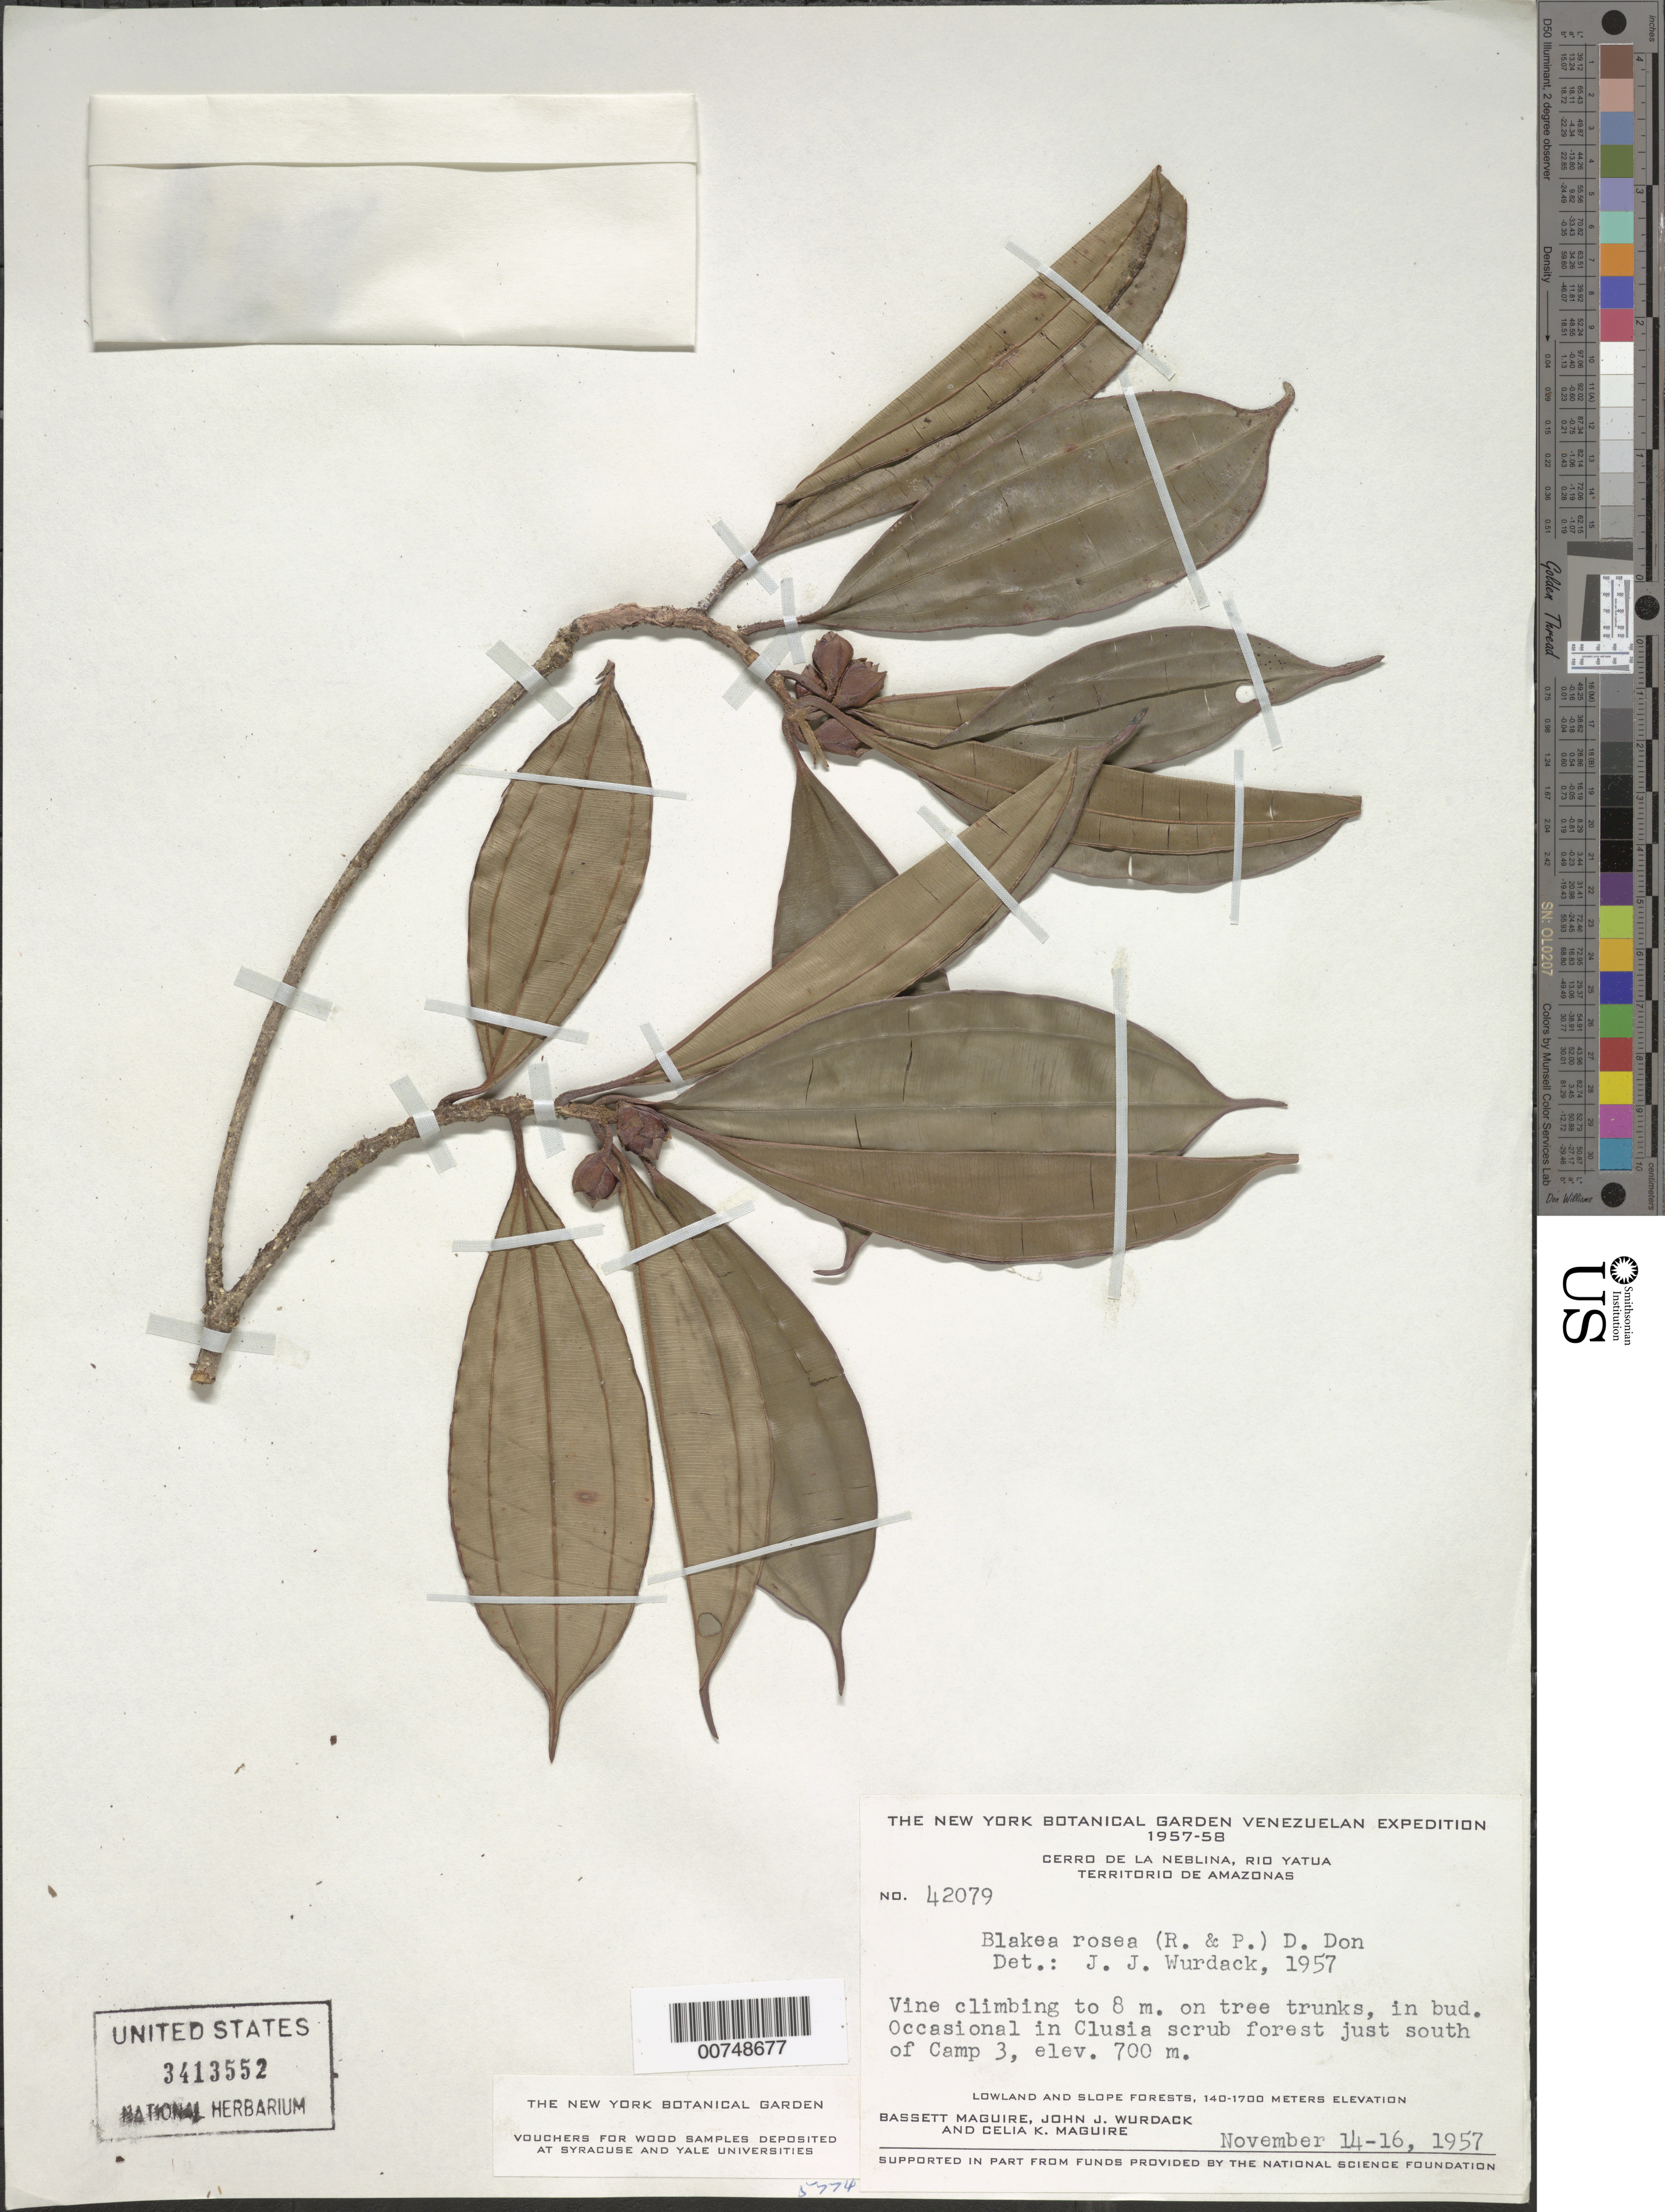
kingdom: Plantae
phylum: Tracheophyta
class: Magnoliopsida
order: Myrtales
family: Melastomataceae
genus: Blakea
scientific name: Blakea rosea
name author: D. Don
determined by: Wurdack, John J., (US), US (UNITED STATES)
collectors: B. Maguire, J. J. Wurdack & C. K. Maguire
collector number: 42079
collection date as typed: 14-Nov-57 to 16-Nov-57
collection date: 1957-11-14/1957-11-16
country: Venezuela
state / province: Amazonas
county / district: Río Negro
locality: Cerro de la Neblina, Río Yatua, S of Camp 3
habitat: Clusia scrub forest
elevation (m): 700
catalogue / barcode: US 3413552